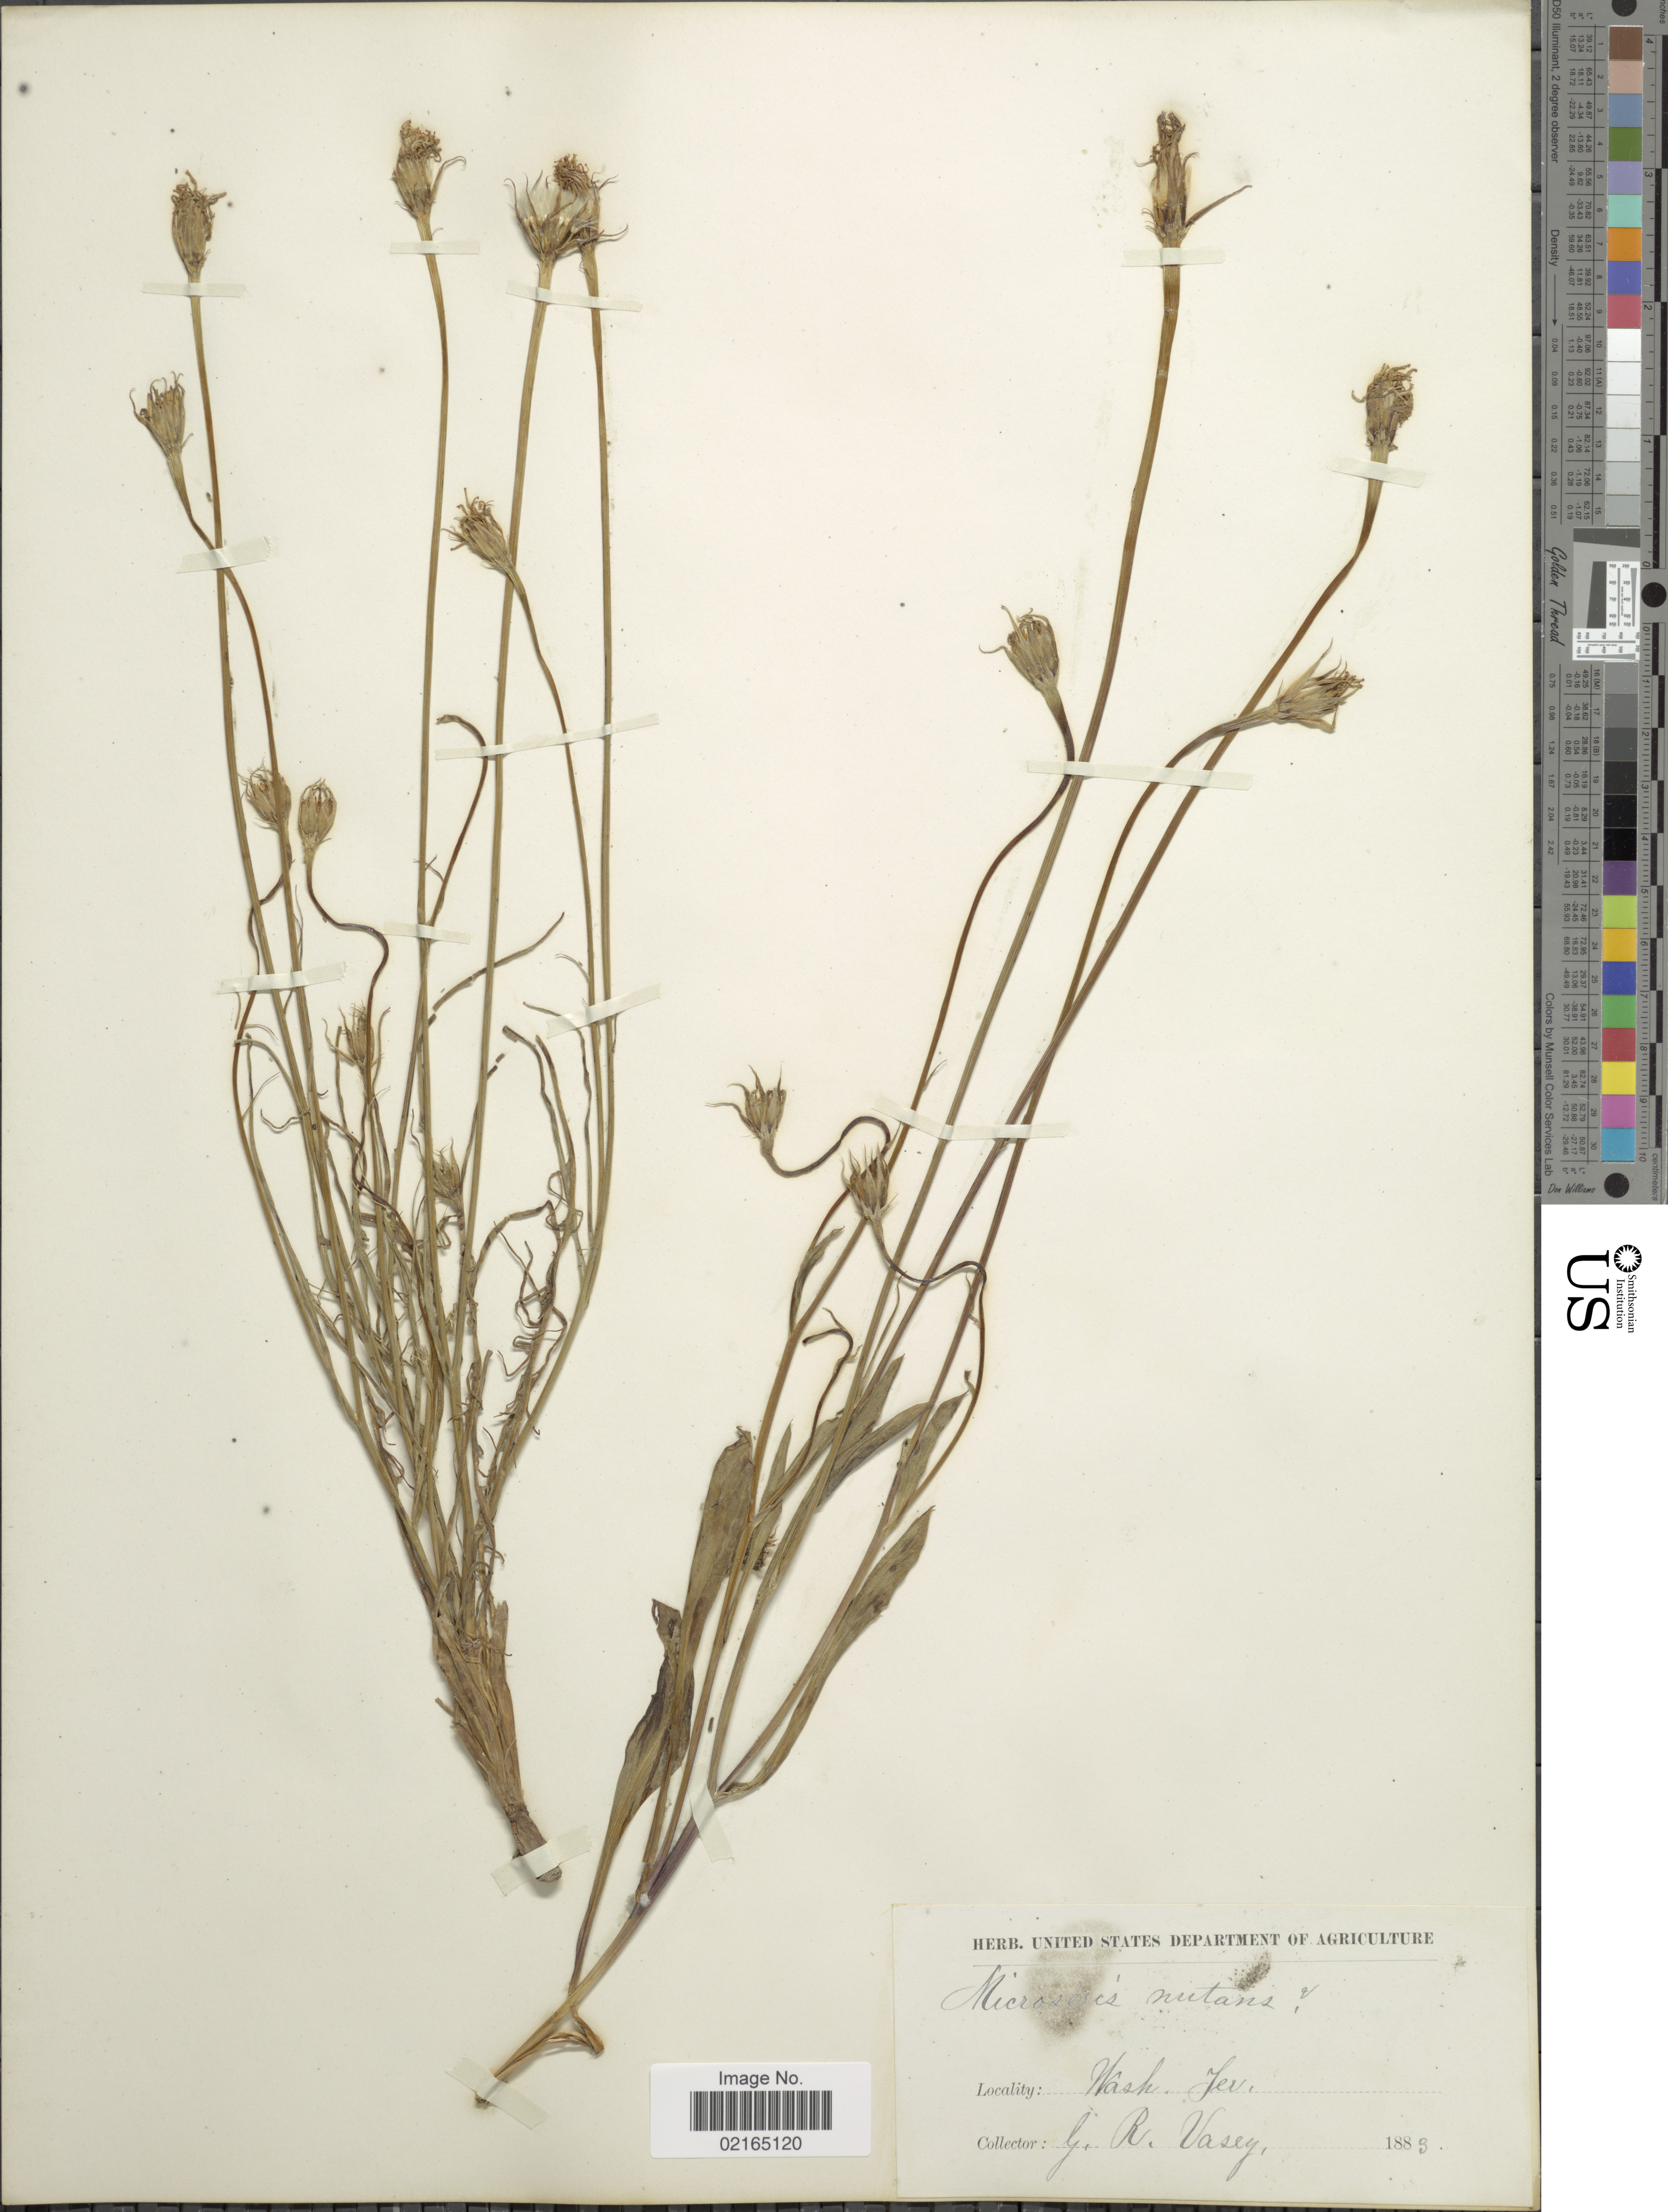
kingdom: Plantae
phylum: Tracheophyta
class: Magnoliopsida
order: Asterales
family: Asteraceae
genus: Microseris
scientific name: Microseris nutans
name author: (Hook.) Sch. Bip.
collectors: G. R. Vasey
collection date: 1889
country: United States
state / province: Washington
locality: Wash. Ter.